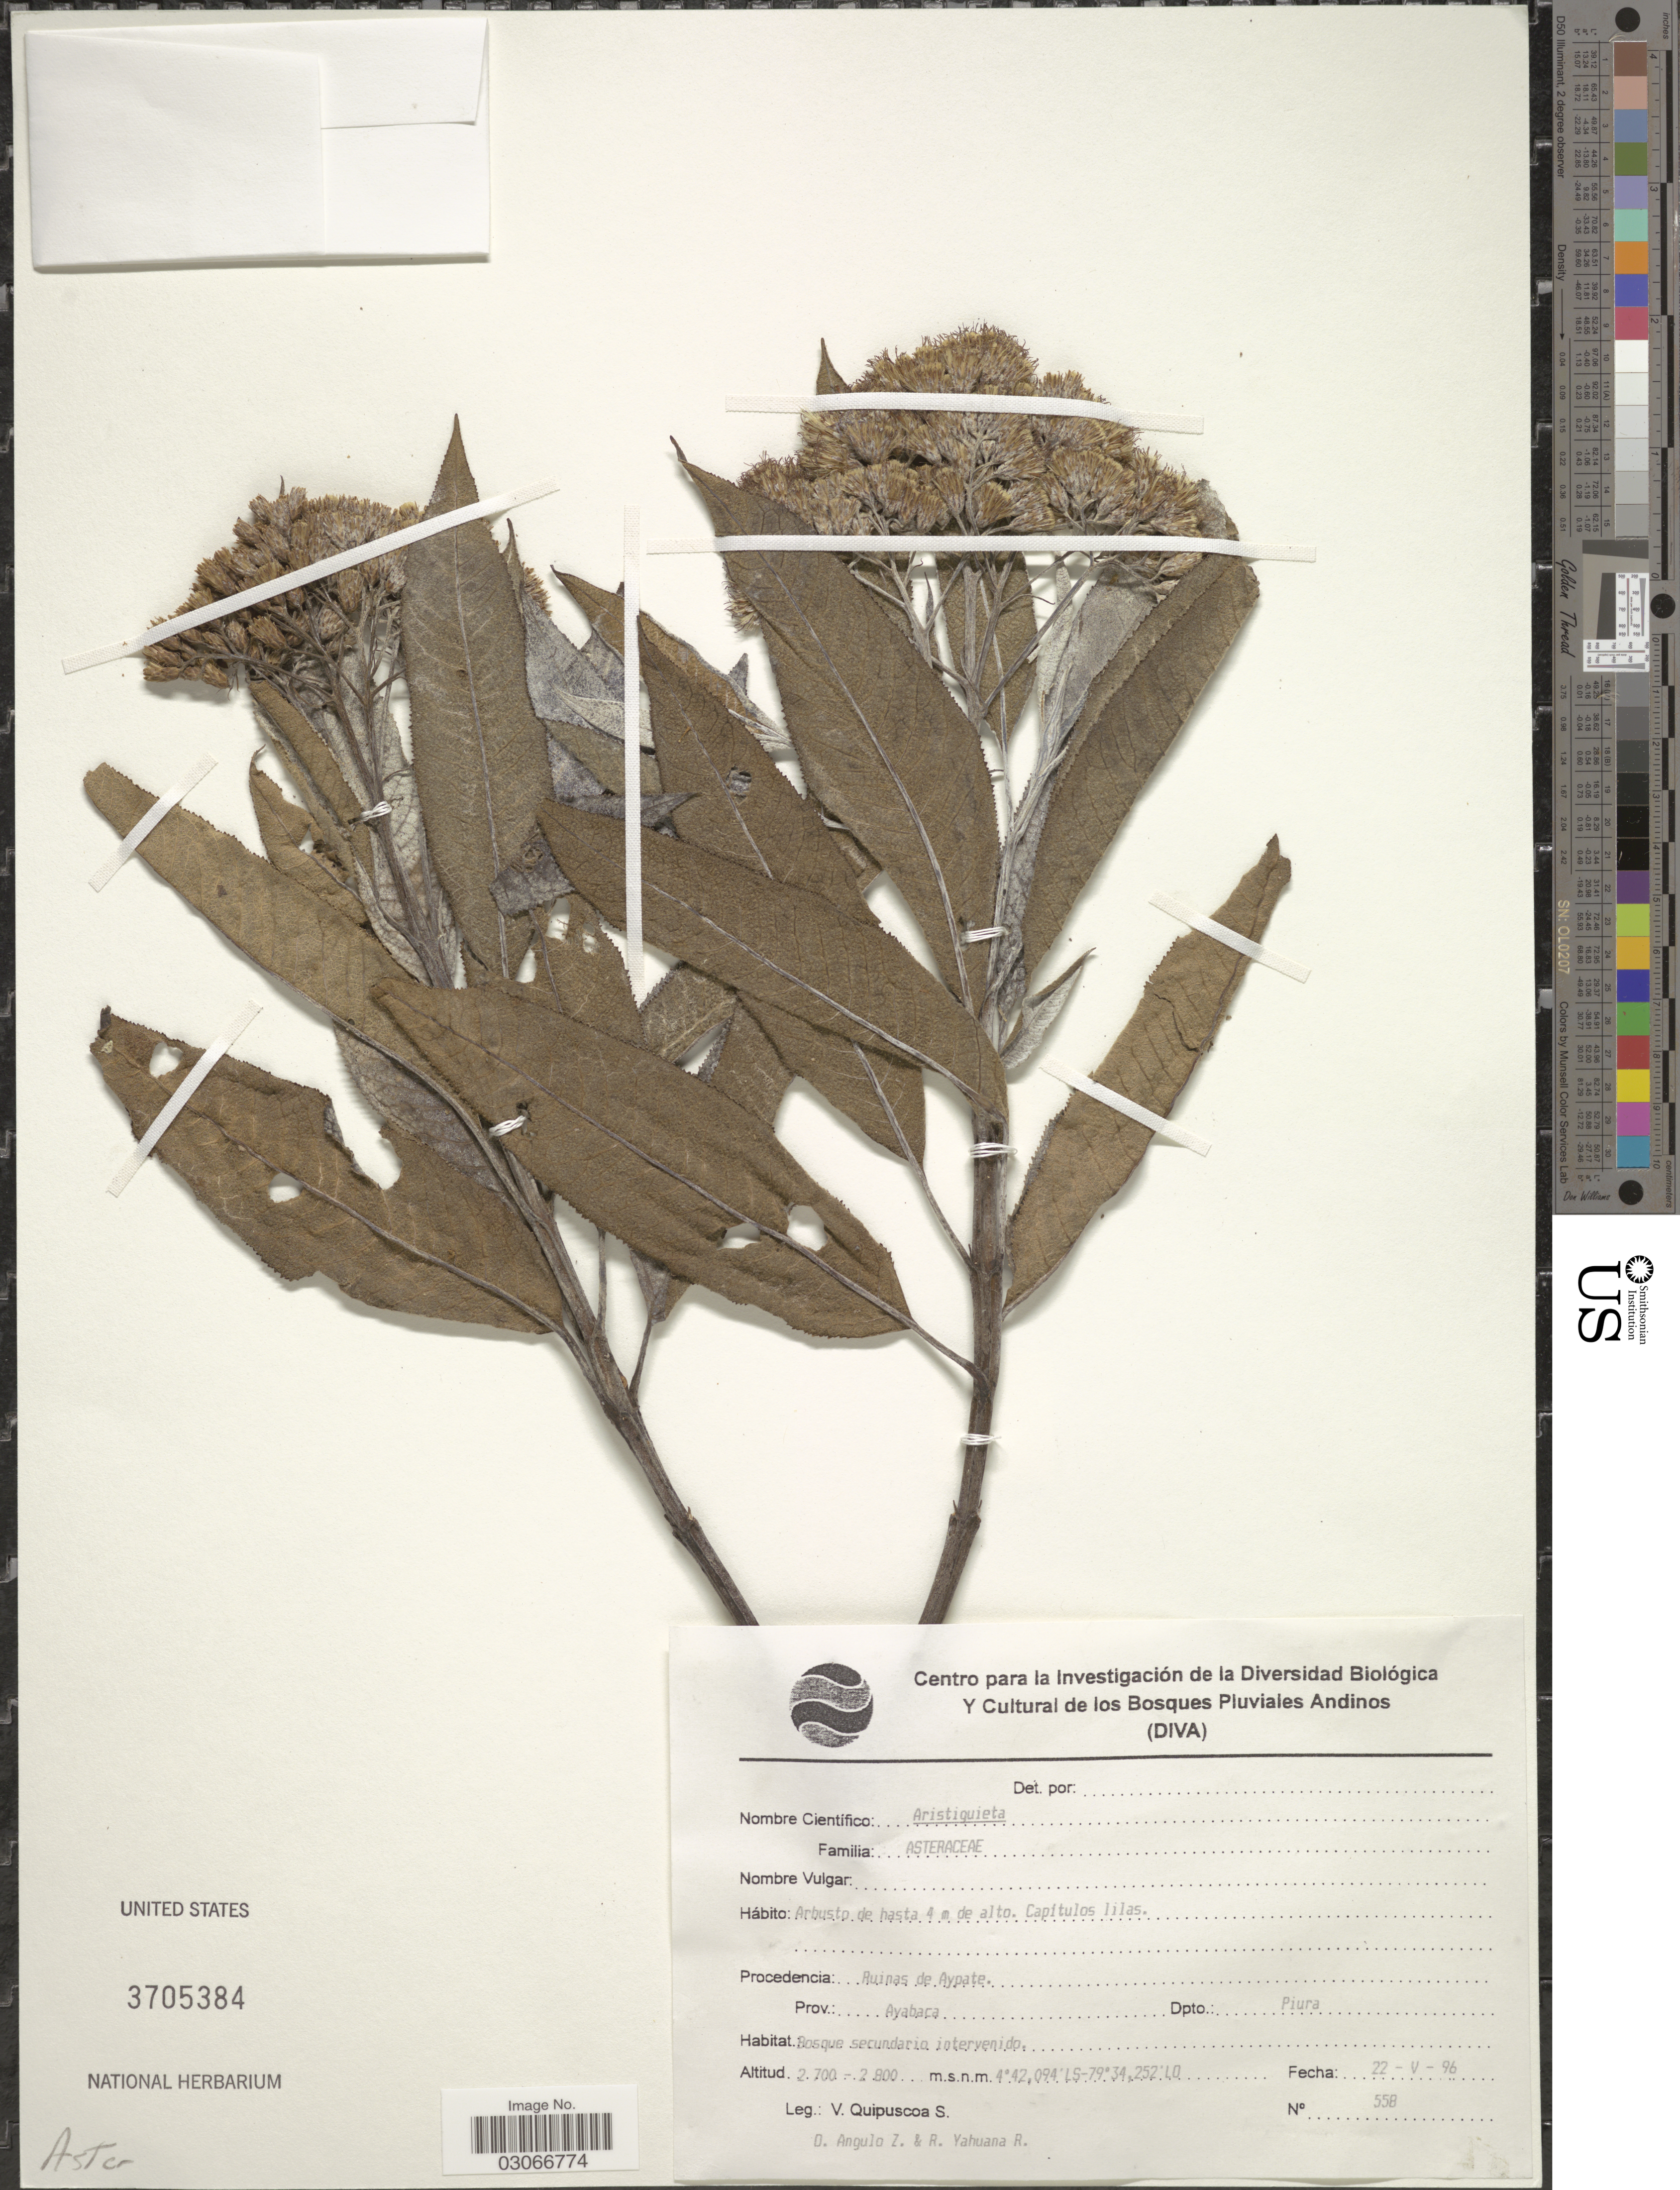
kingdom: Plantae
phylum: Tracheophyta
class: Magnoliopsida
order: Asterales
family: Asteraceae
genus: Aristeguietia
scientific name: Aristeguietia sp.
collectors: V. Quipuscoa S., D. Angulo & R. Yahuana R.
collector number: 558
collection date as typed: Transcribed d/m/y: 22/5/96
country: Peru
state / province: Piura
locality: Procedencia: Ruinas de Aypate. Prov.: Ayabaca. Dpto.: Piura.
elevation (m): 2700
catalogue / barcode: US 3705384